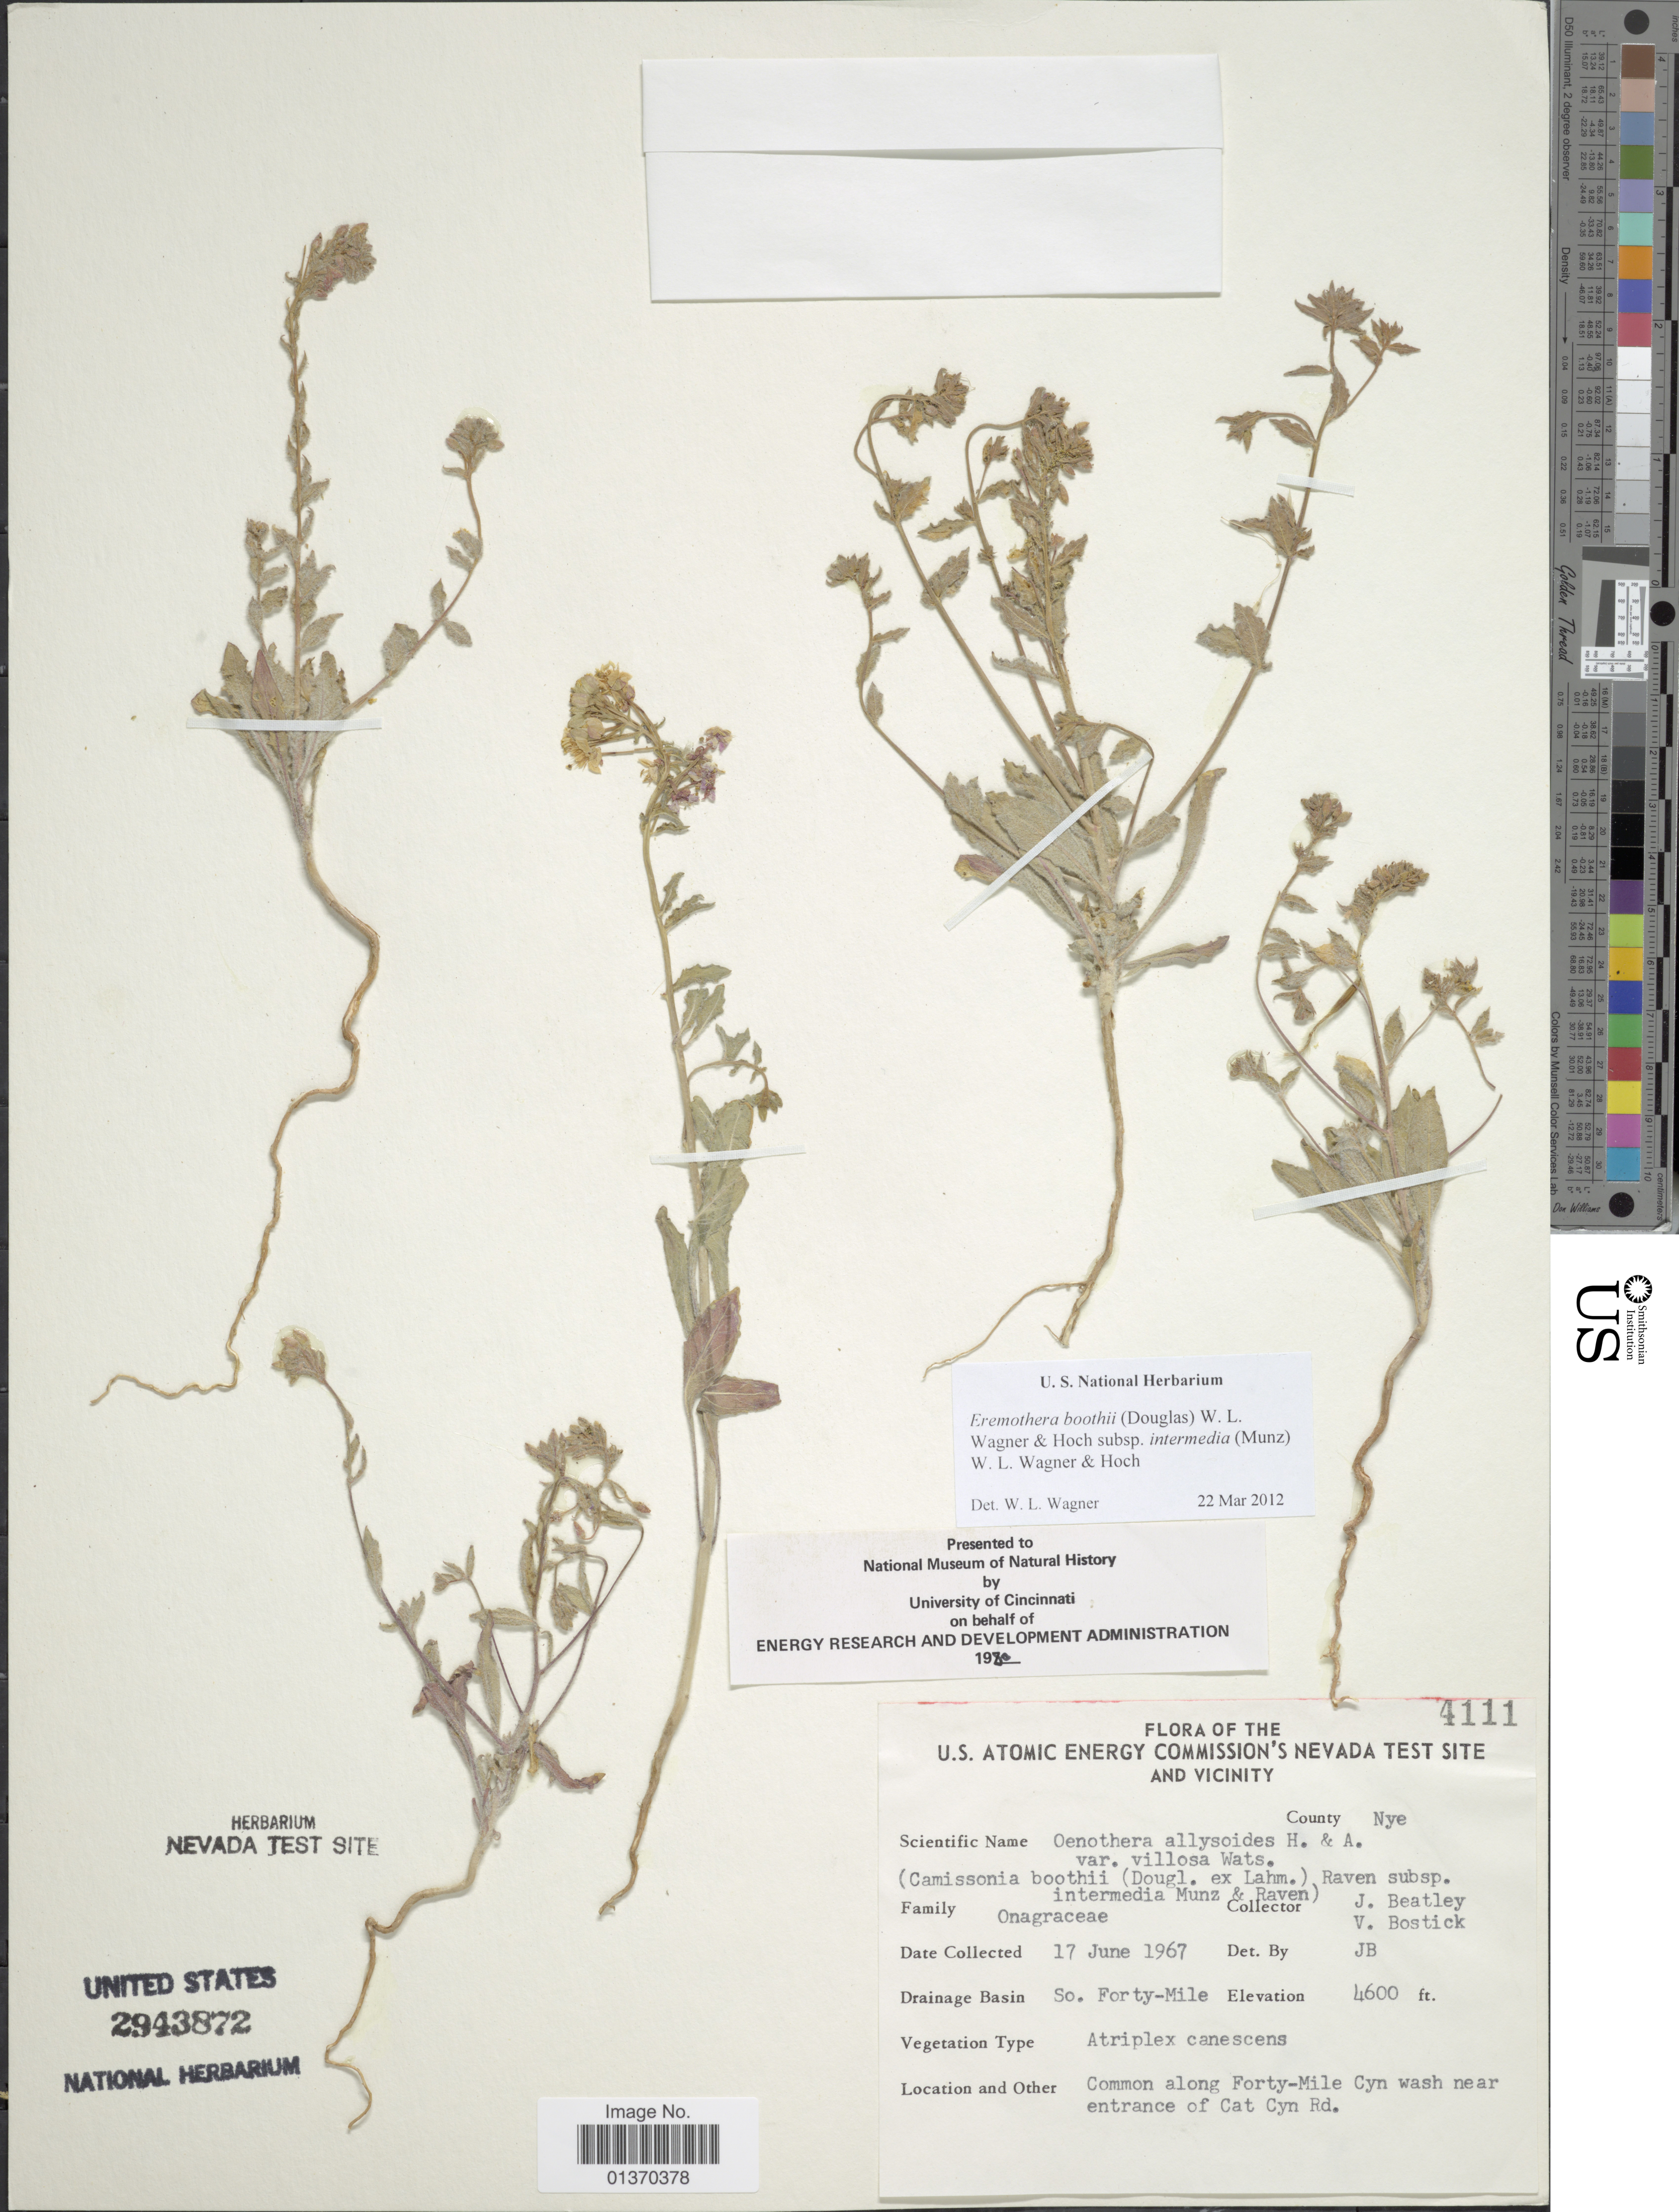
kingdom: Plantae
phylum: Tracheophyta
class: Magnoliopsida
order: Myrtales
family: Onagraceae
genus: Eremothera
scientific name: Eremothera boothii subsp. intermedia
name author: (Munz) W.L. Wagner & Hoch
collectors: J. C. Beatley & V. Bostick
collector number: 4111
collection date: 1967-06-17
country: United States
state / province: Nevada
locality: U. S. Atomic Energy Commission's Nevada Test Site and Vicinity, So. Forty-Mile, along Forty-Mile Cyn wash near entrance of Cat Cyn Rd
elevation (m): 1402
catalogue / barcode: US 2943872